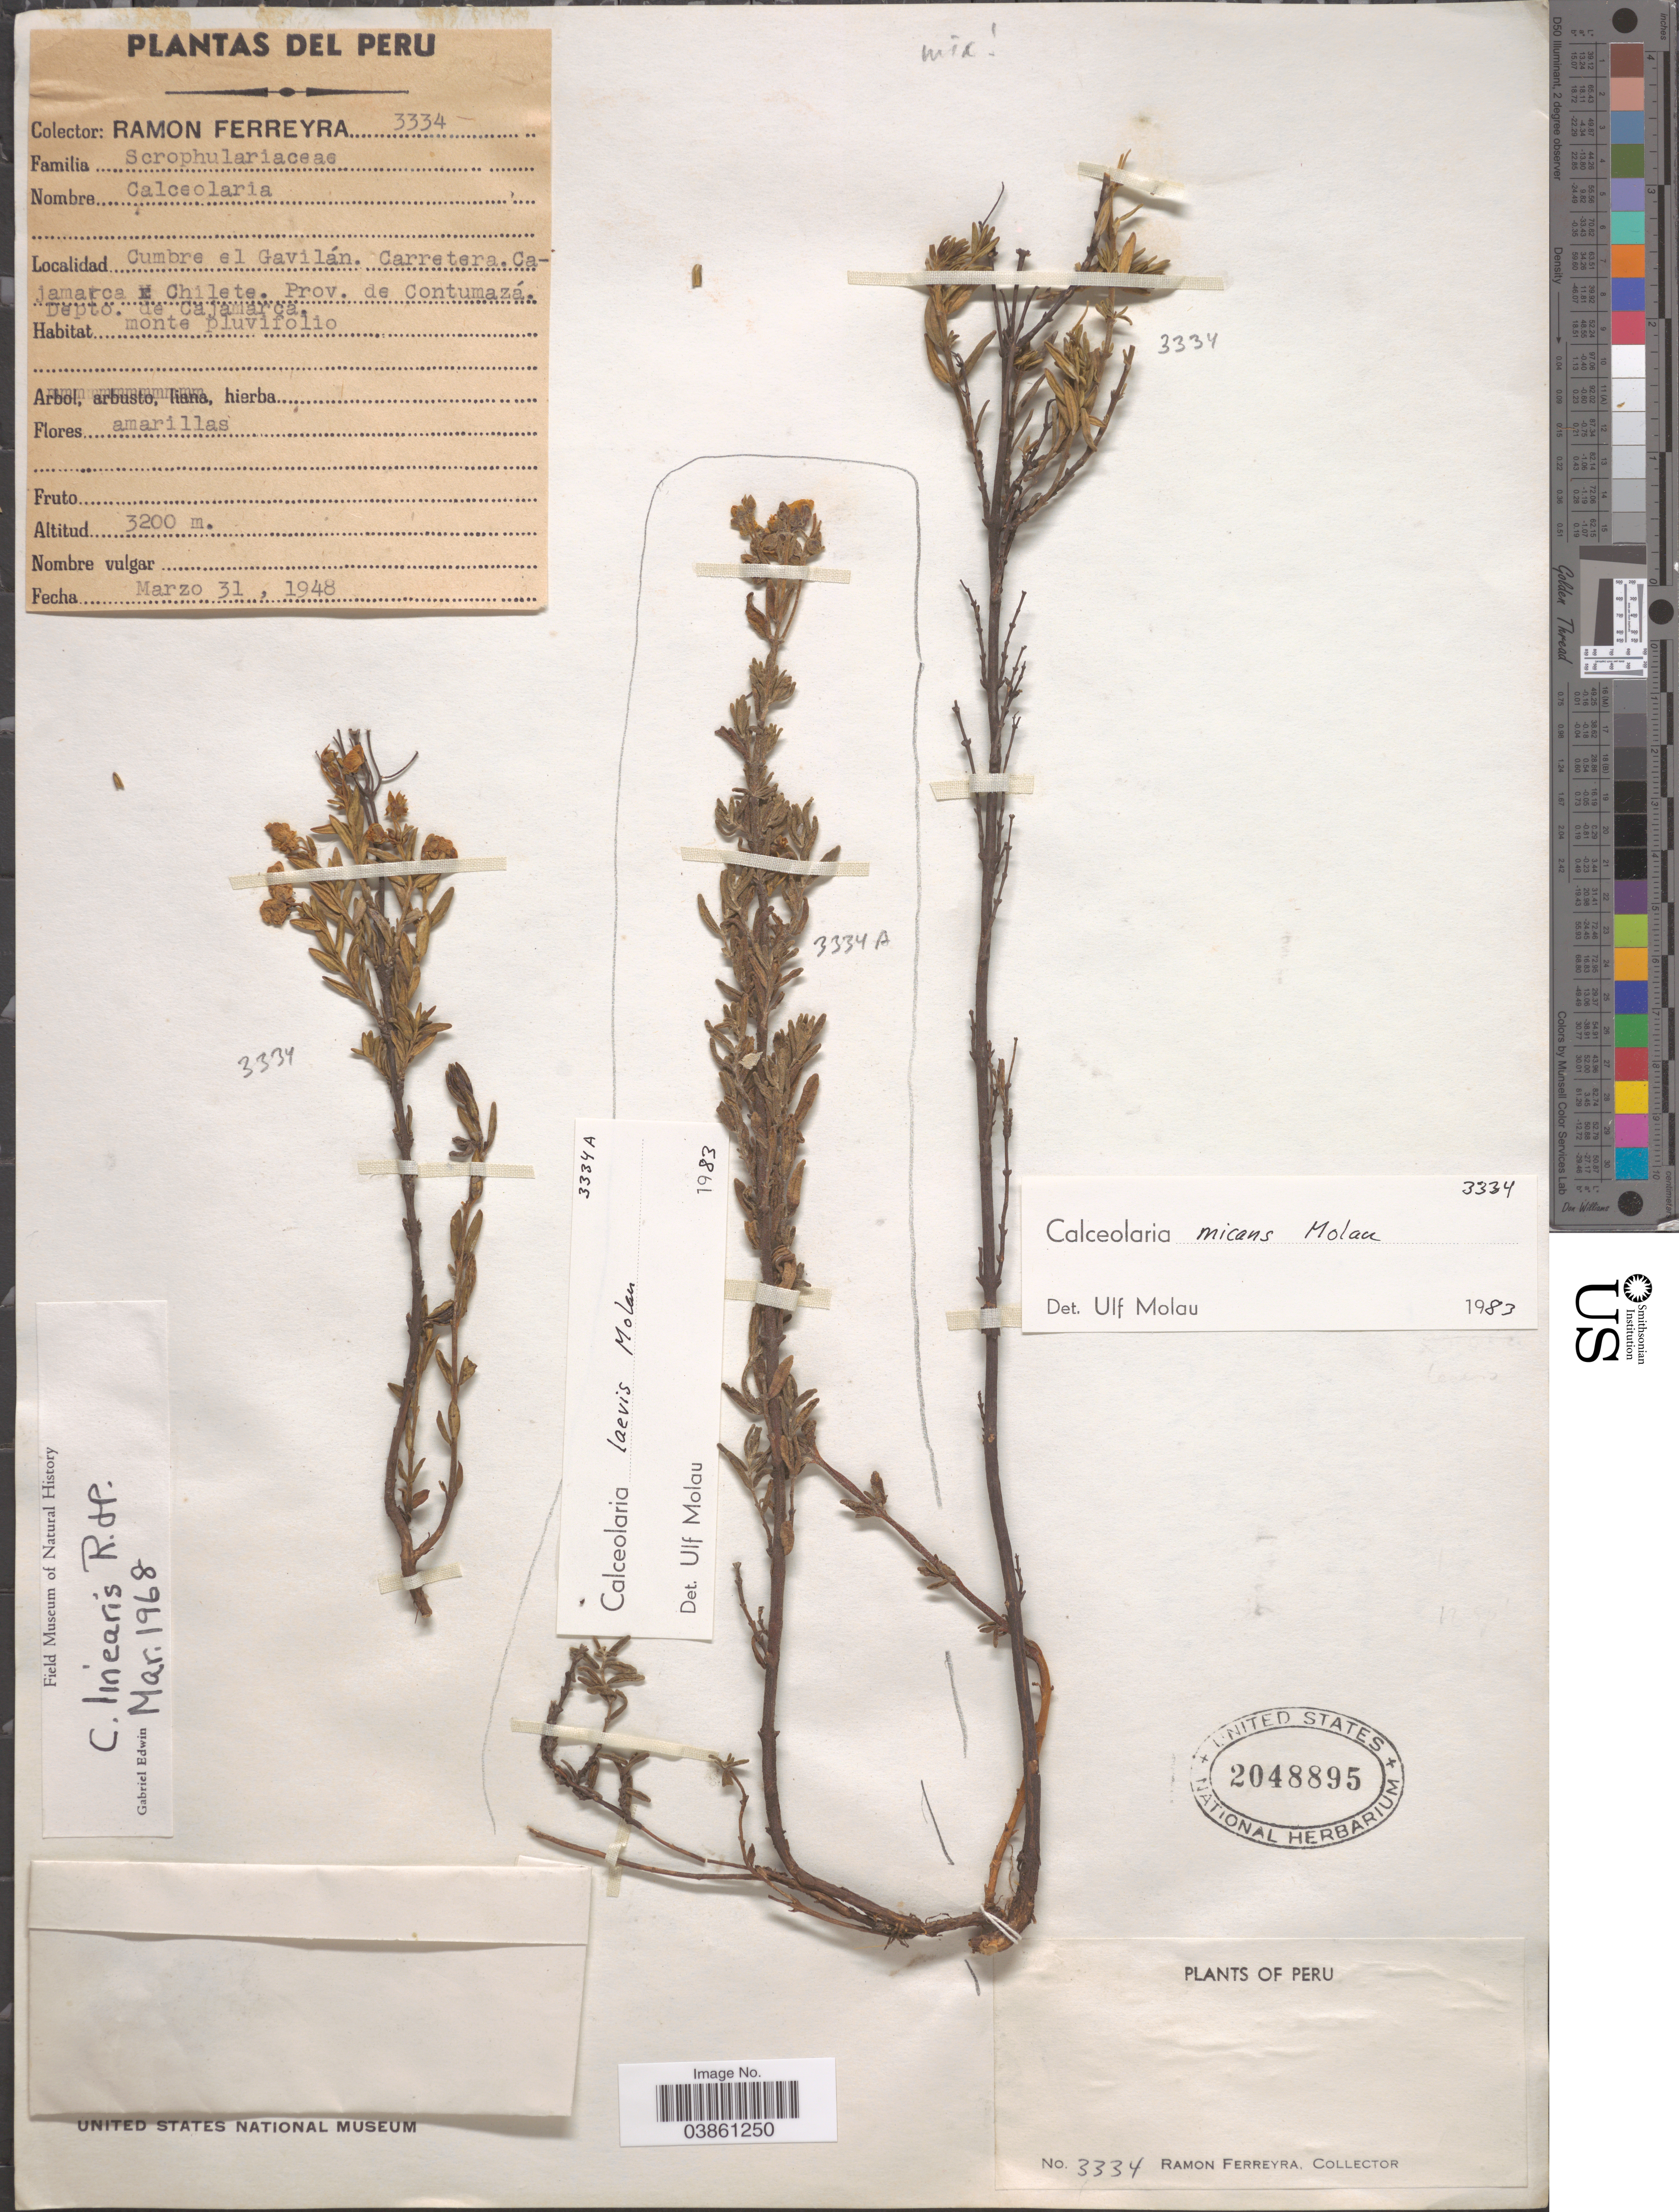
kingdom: Plantae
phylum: Tracheophyta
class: Magnoliopsida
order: Lamiales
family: Calceolariaceae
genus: Calceolaria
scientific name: Calceolaria laevis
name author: Molau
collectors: R. A. Ferreyra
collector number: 3334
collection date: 1948-03-31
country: Peru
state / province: Cajamarca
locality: Cumbre el Gavilán. Carretera. Cajamarca Chilete. Prov. de Contumazá. Depto. de Cajamarca.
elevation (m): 3200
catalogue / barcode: US 2018895